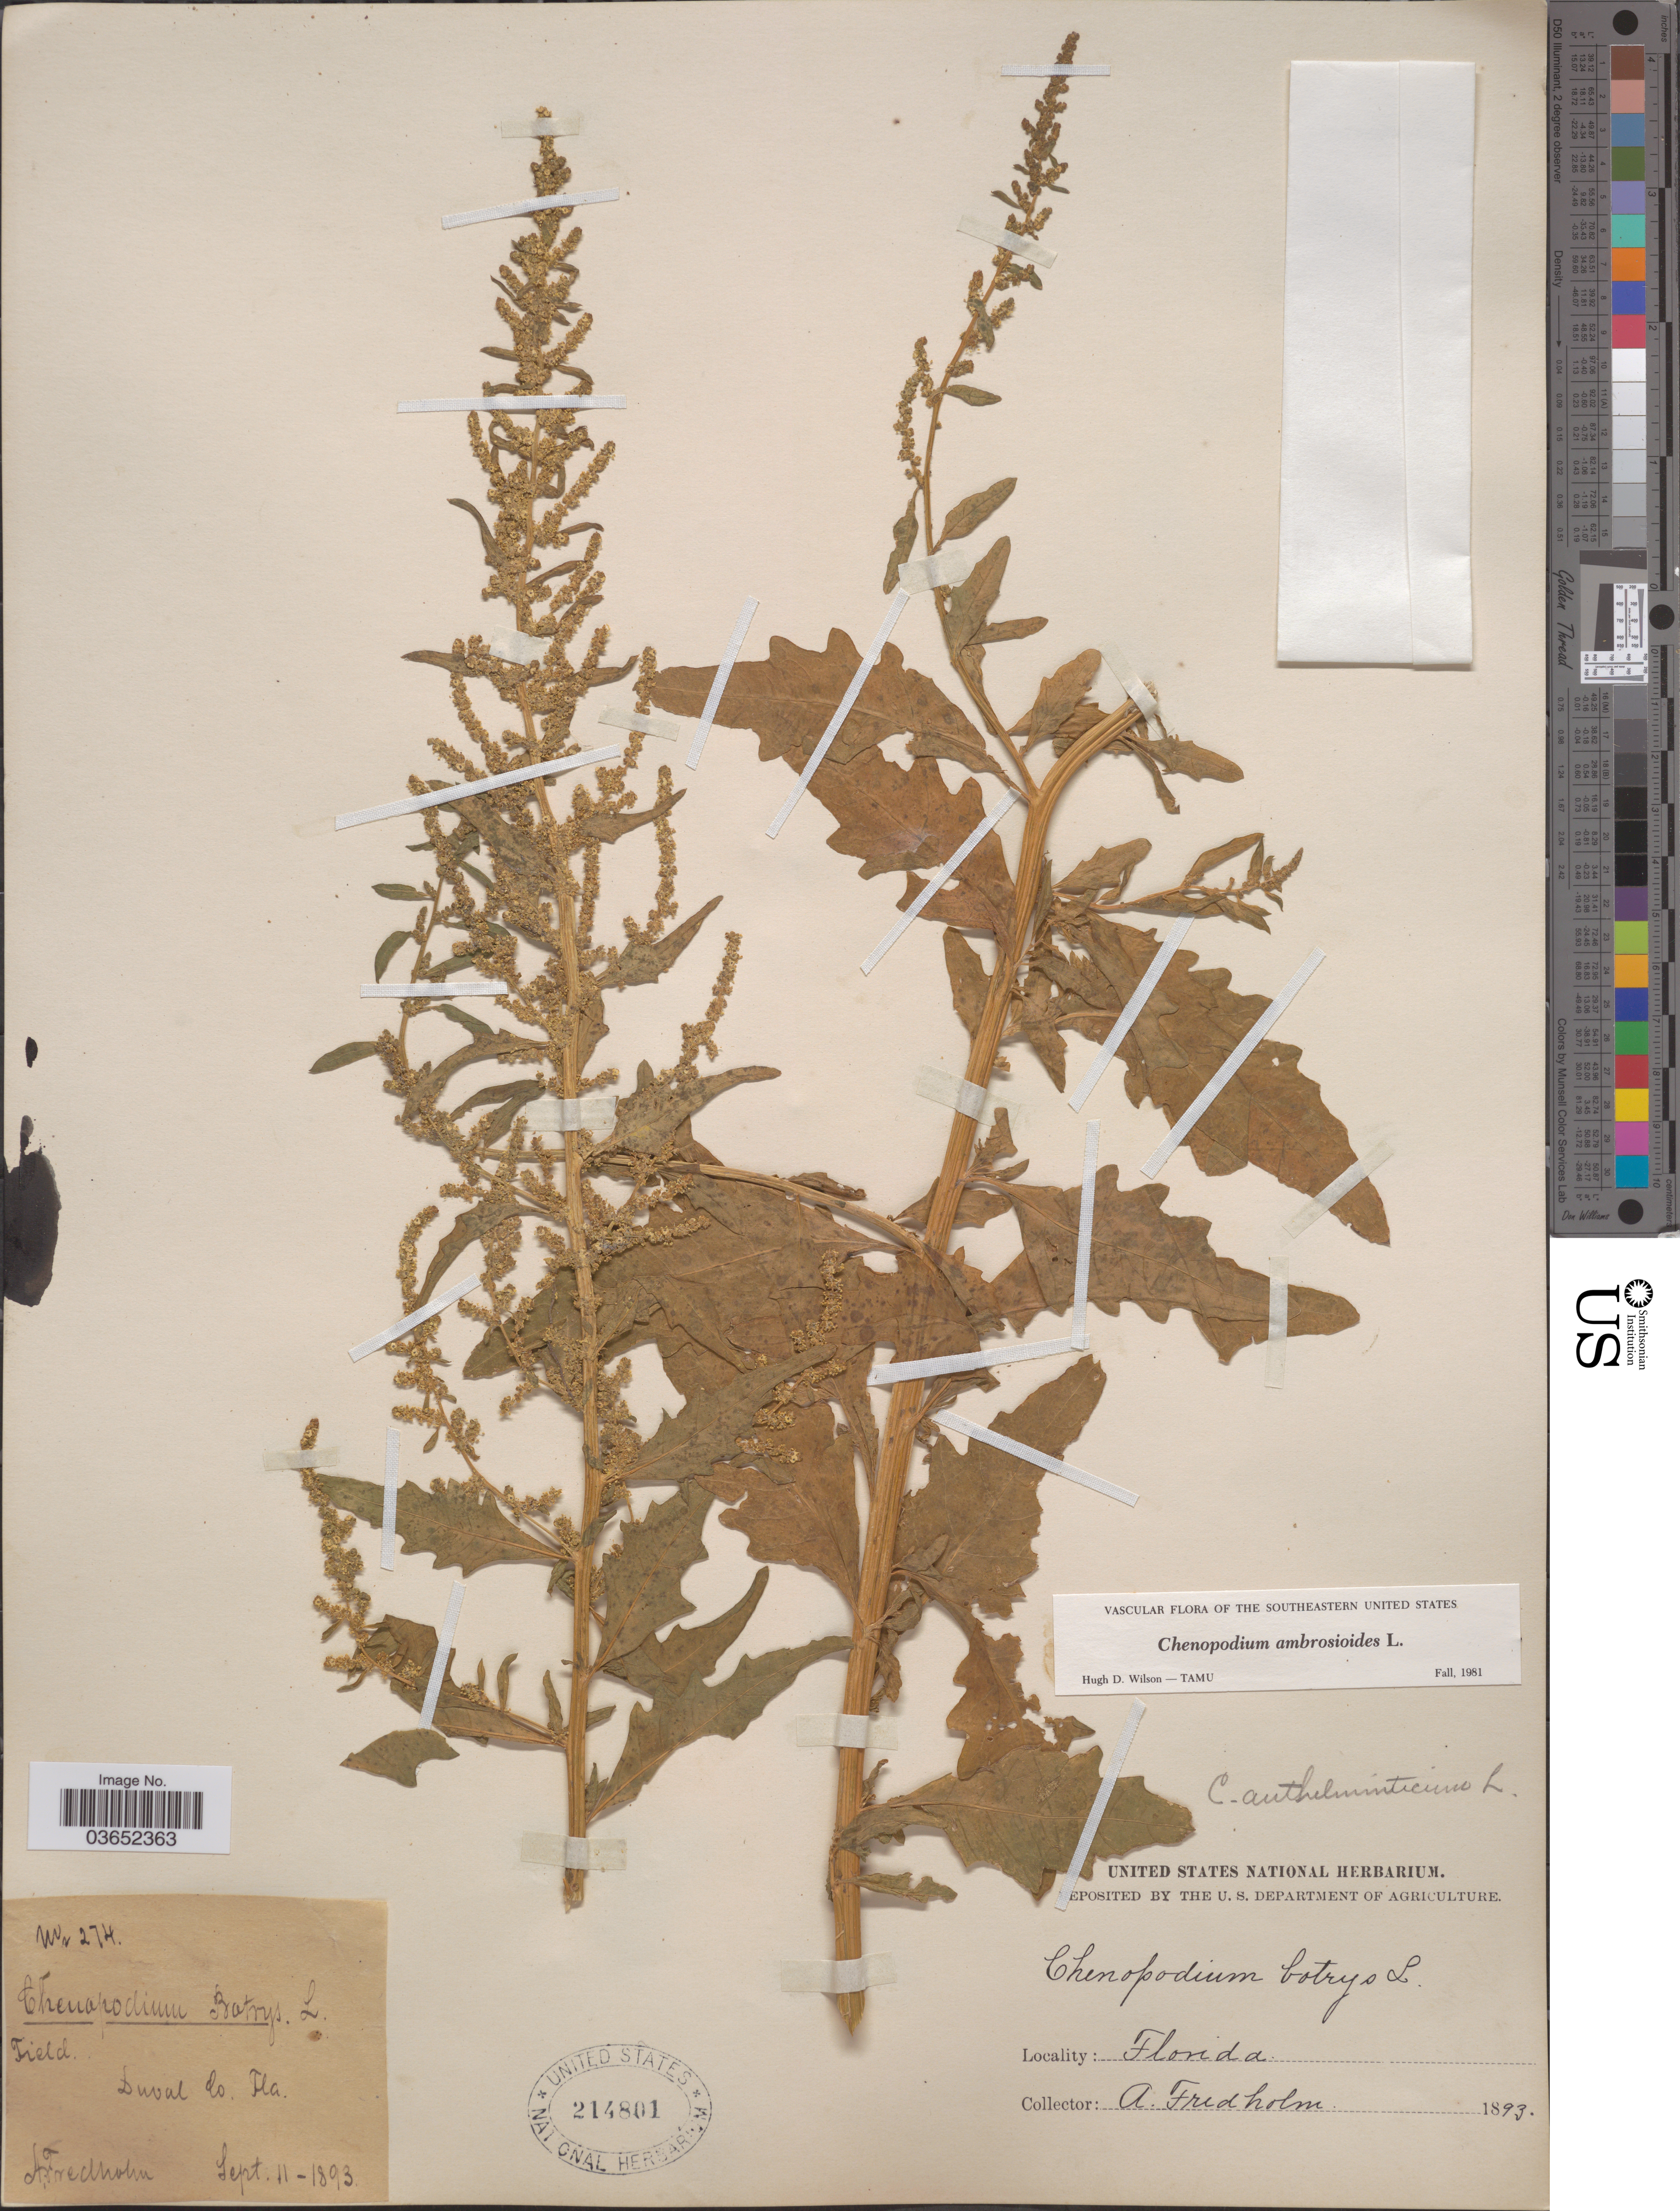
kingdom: Plantae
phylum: Tracheophyta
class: Magnoliopsida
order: Caryophyllales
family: Amaranthaceae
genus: Chenopodium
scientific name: Chenopodium ambrosioides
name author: L.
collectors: A. Fredholm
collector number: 274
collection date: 1893-09-11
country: United States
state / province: Florida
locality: Duval Co.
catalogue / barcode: US 214801